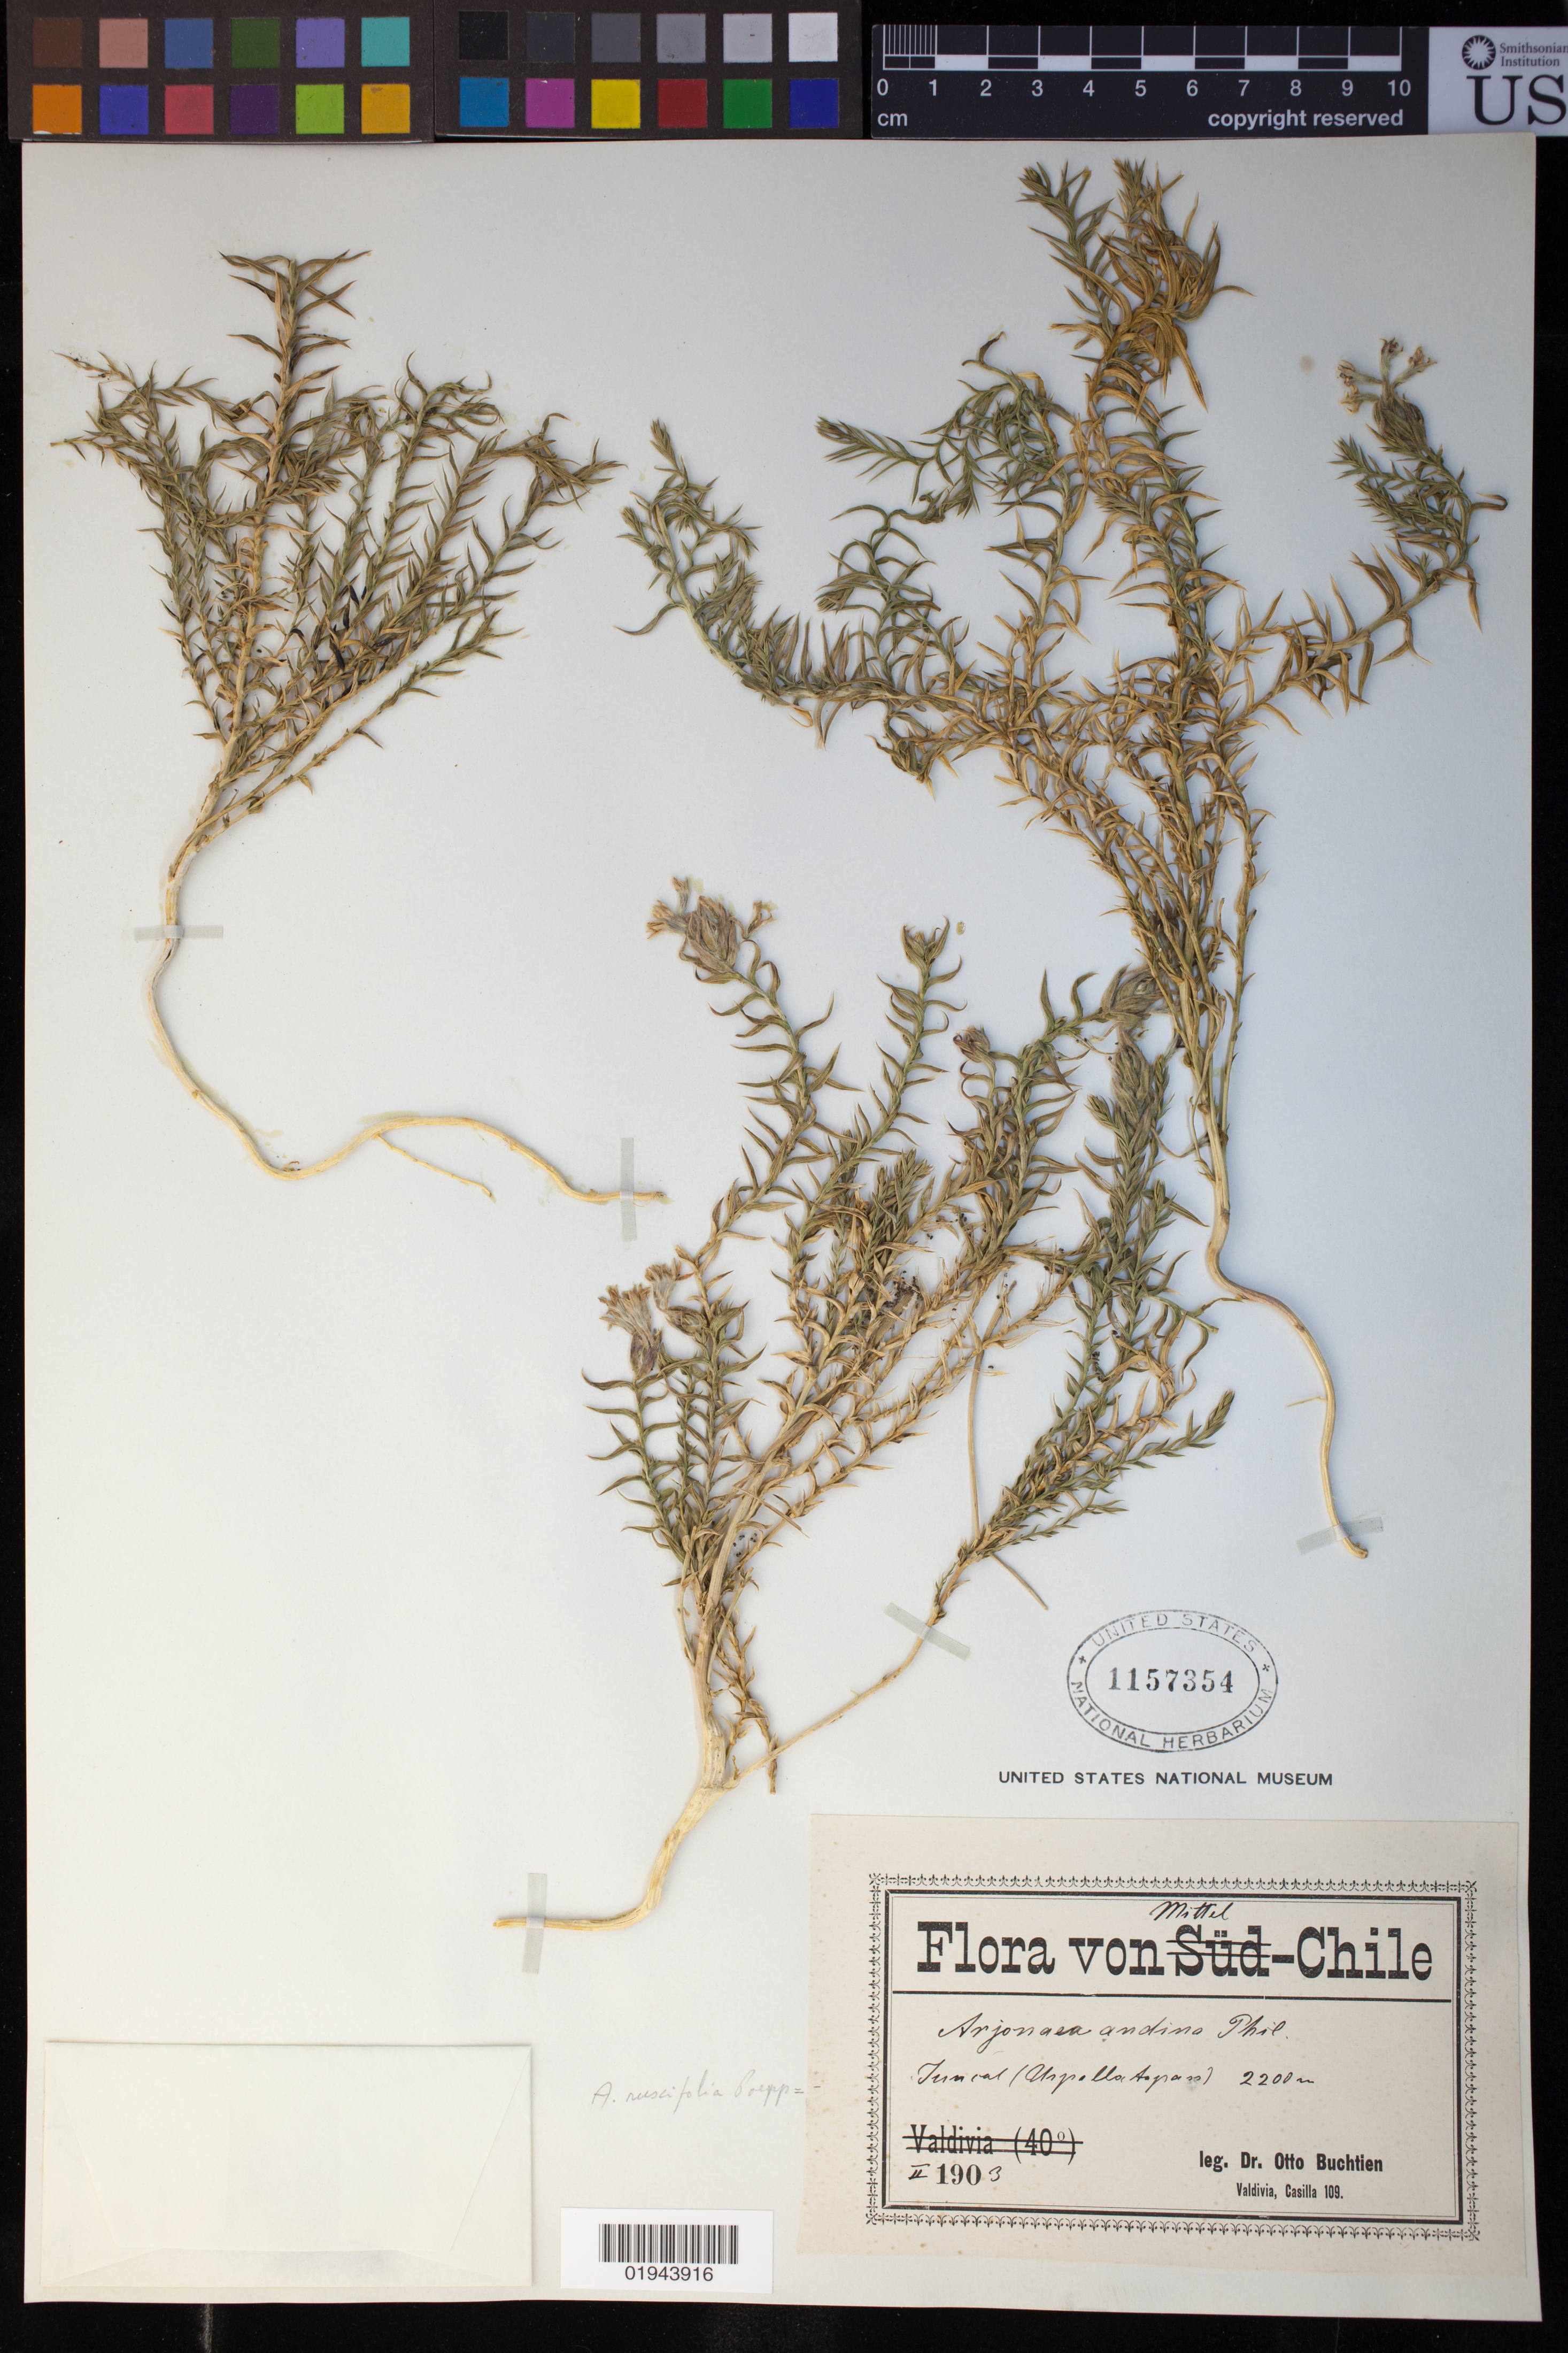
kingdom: Plantae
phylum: Tracheophyta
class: Magnoliopsida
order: Santalales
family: Schoepfiaceae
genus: Arjona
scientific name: Arjona andina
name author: Phil.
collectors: O. Buchtien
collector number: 109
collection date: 1903-02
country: Chile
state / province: Valparaíso (V)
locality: Tunnel (Uspallata pass)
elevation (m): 2200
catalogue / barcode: US 1157354